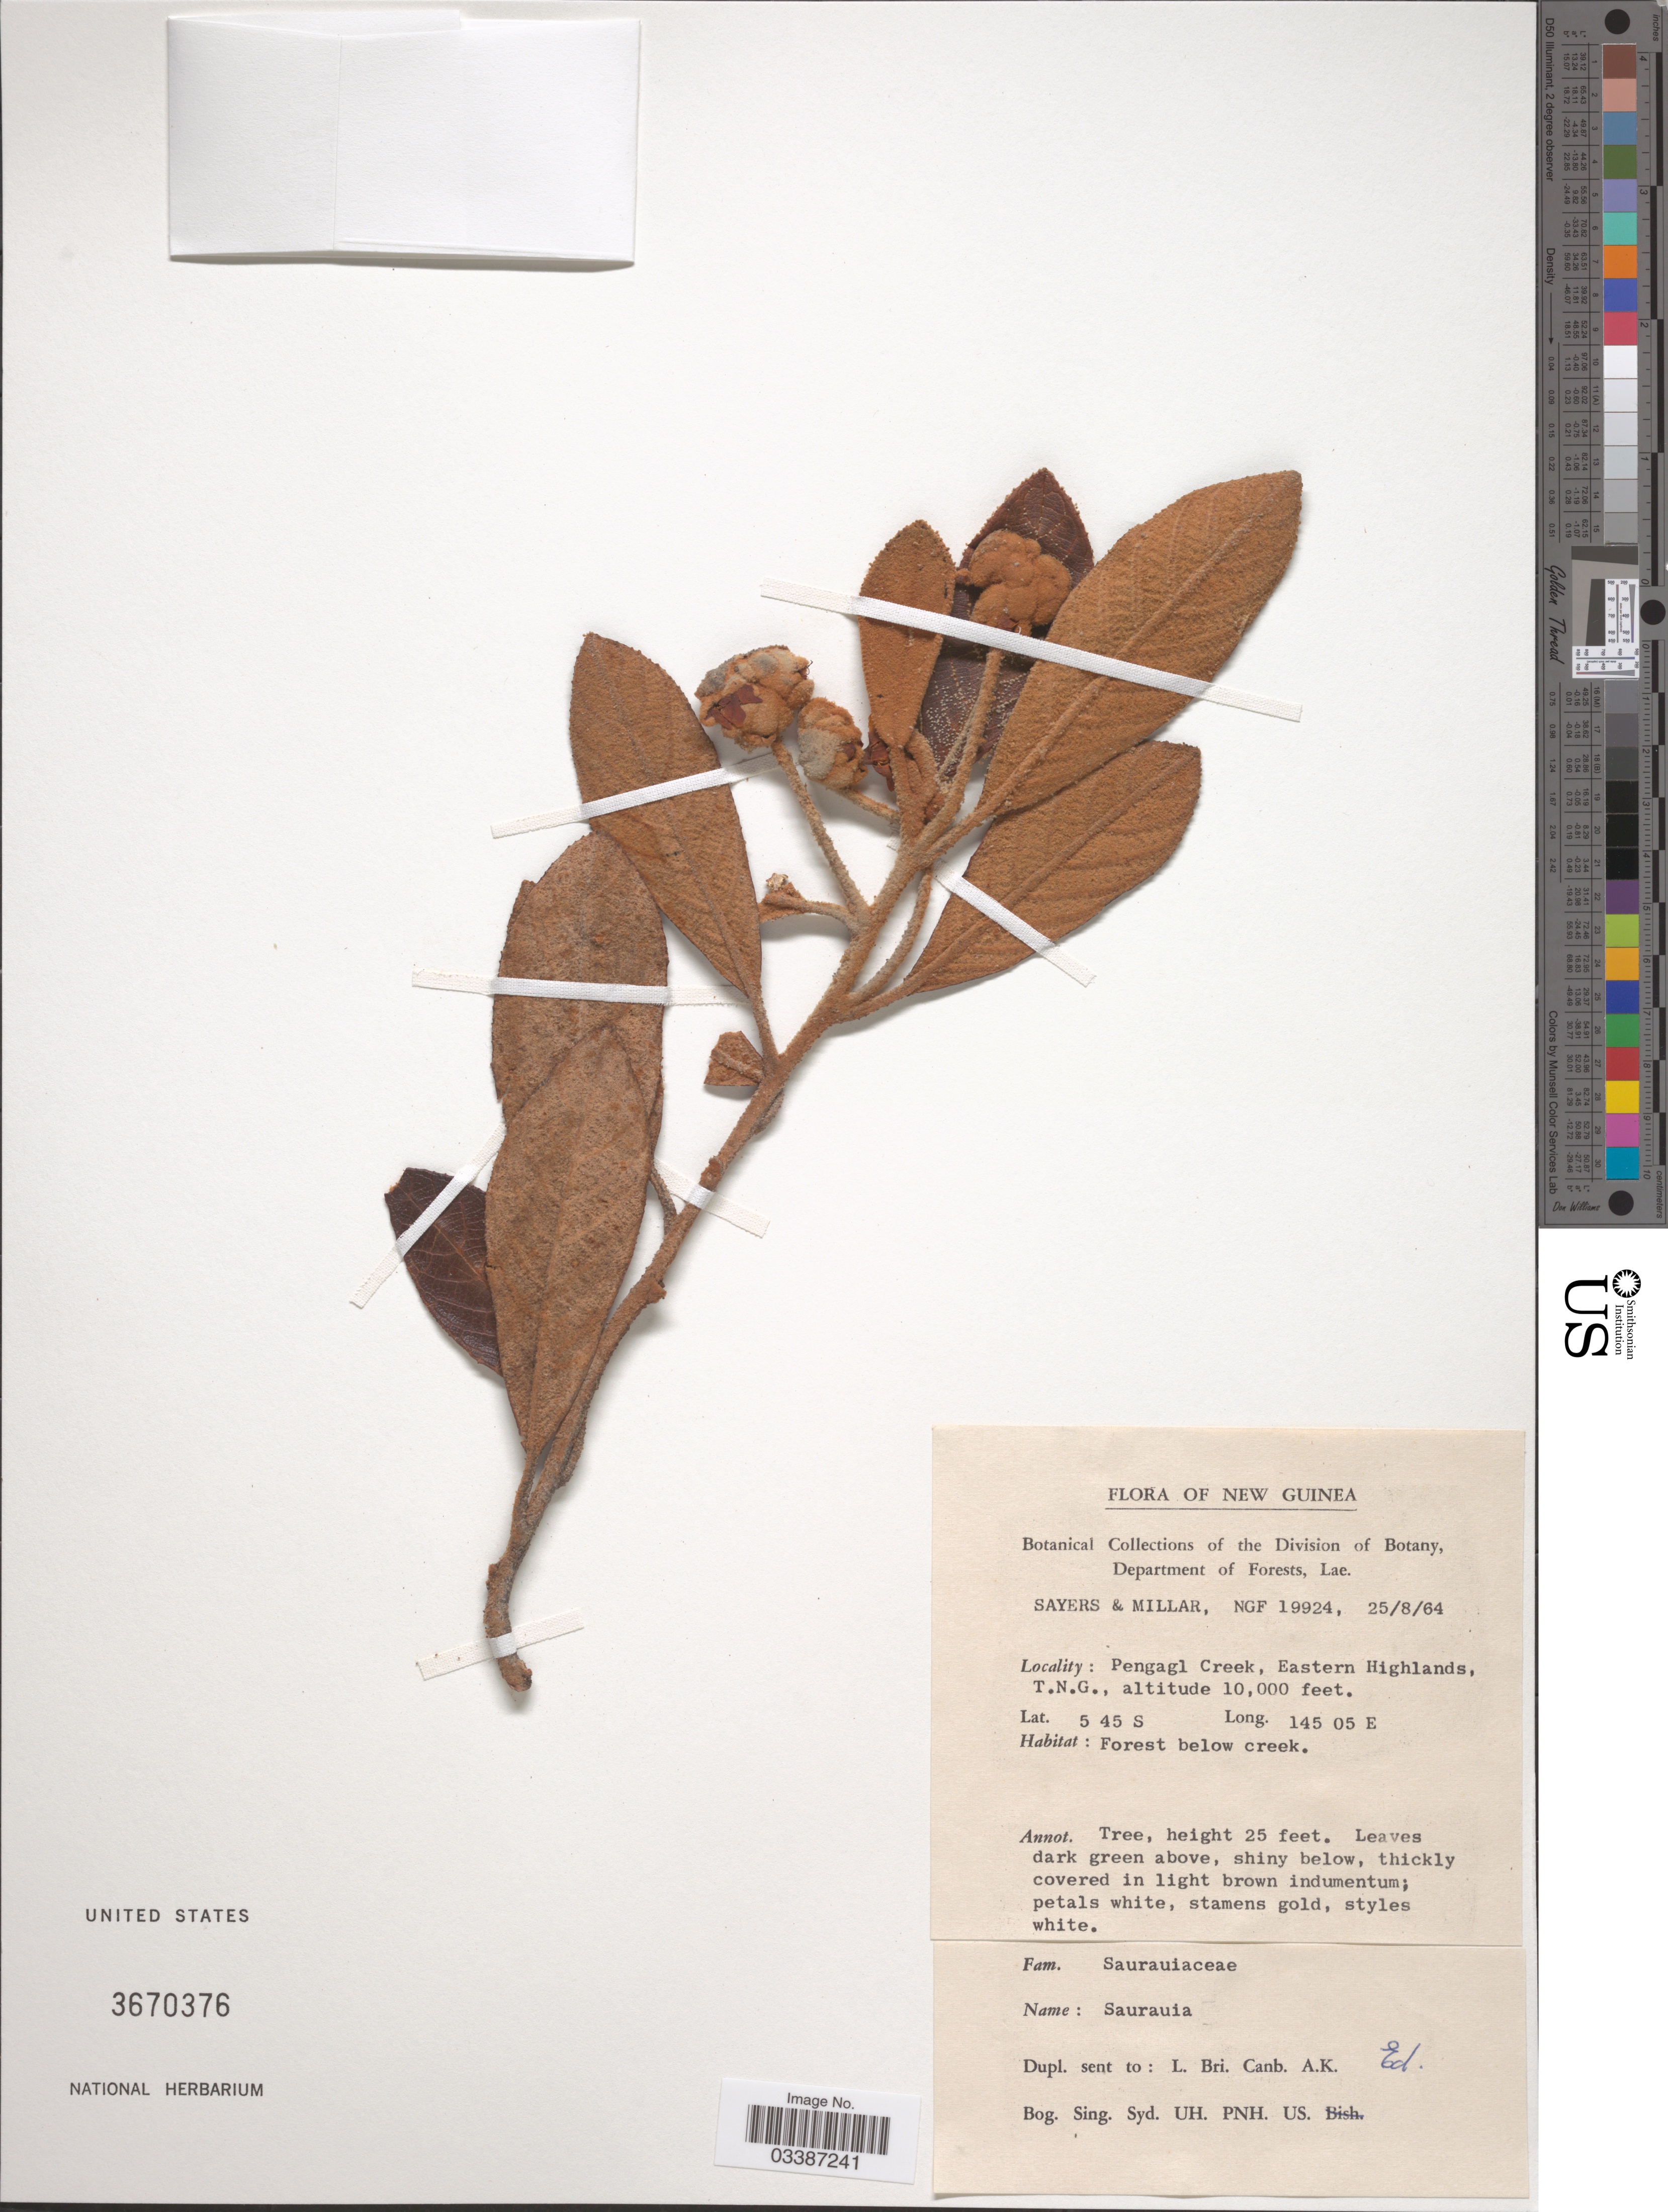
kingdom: Plantae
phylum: Tracheophyta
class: Magnoliopsida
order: Ericales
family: Actinidiaceae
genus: Saurauia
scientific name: Saurauia sp.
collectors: -. Sayers & -. Millar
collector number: NGF 19924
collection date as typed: Transcribed d/m/y: 25/8/64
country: Papua New Guinea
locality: New Guinea. Pengagl Creek, Eastern Highlands, T.N.G.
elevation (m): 3048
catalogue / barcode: US 3670376